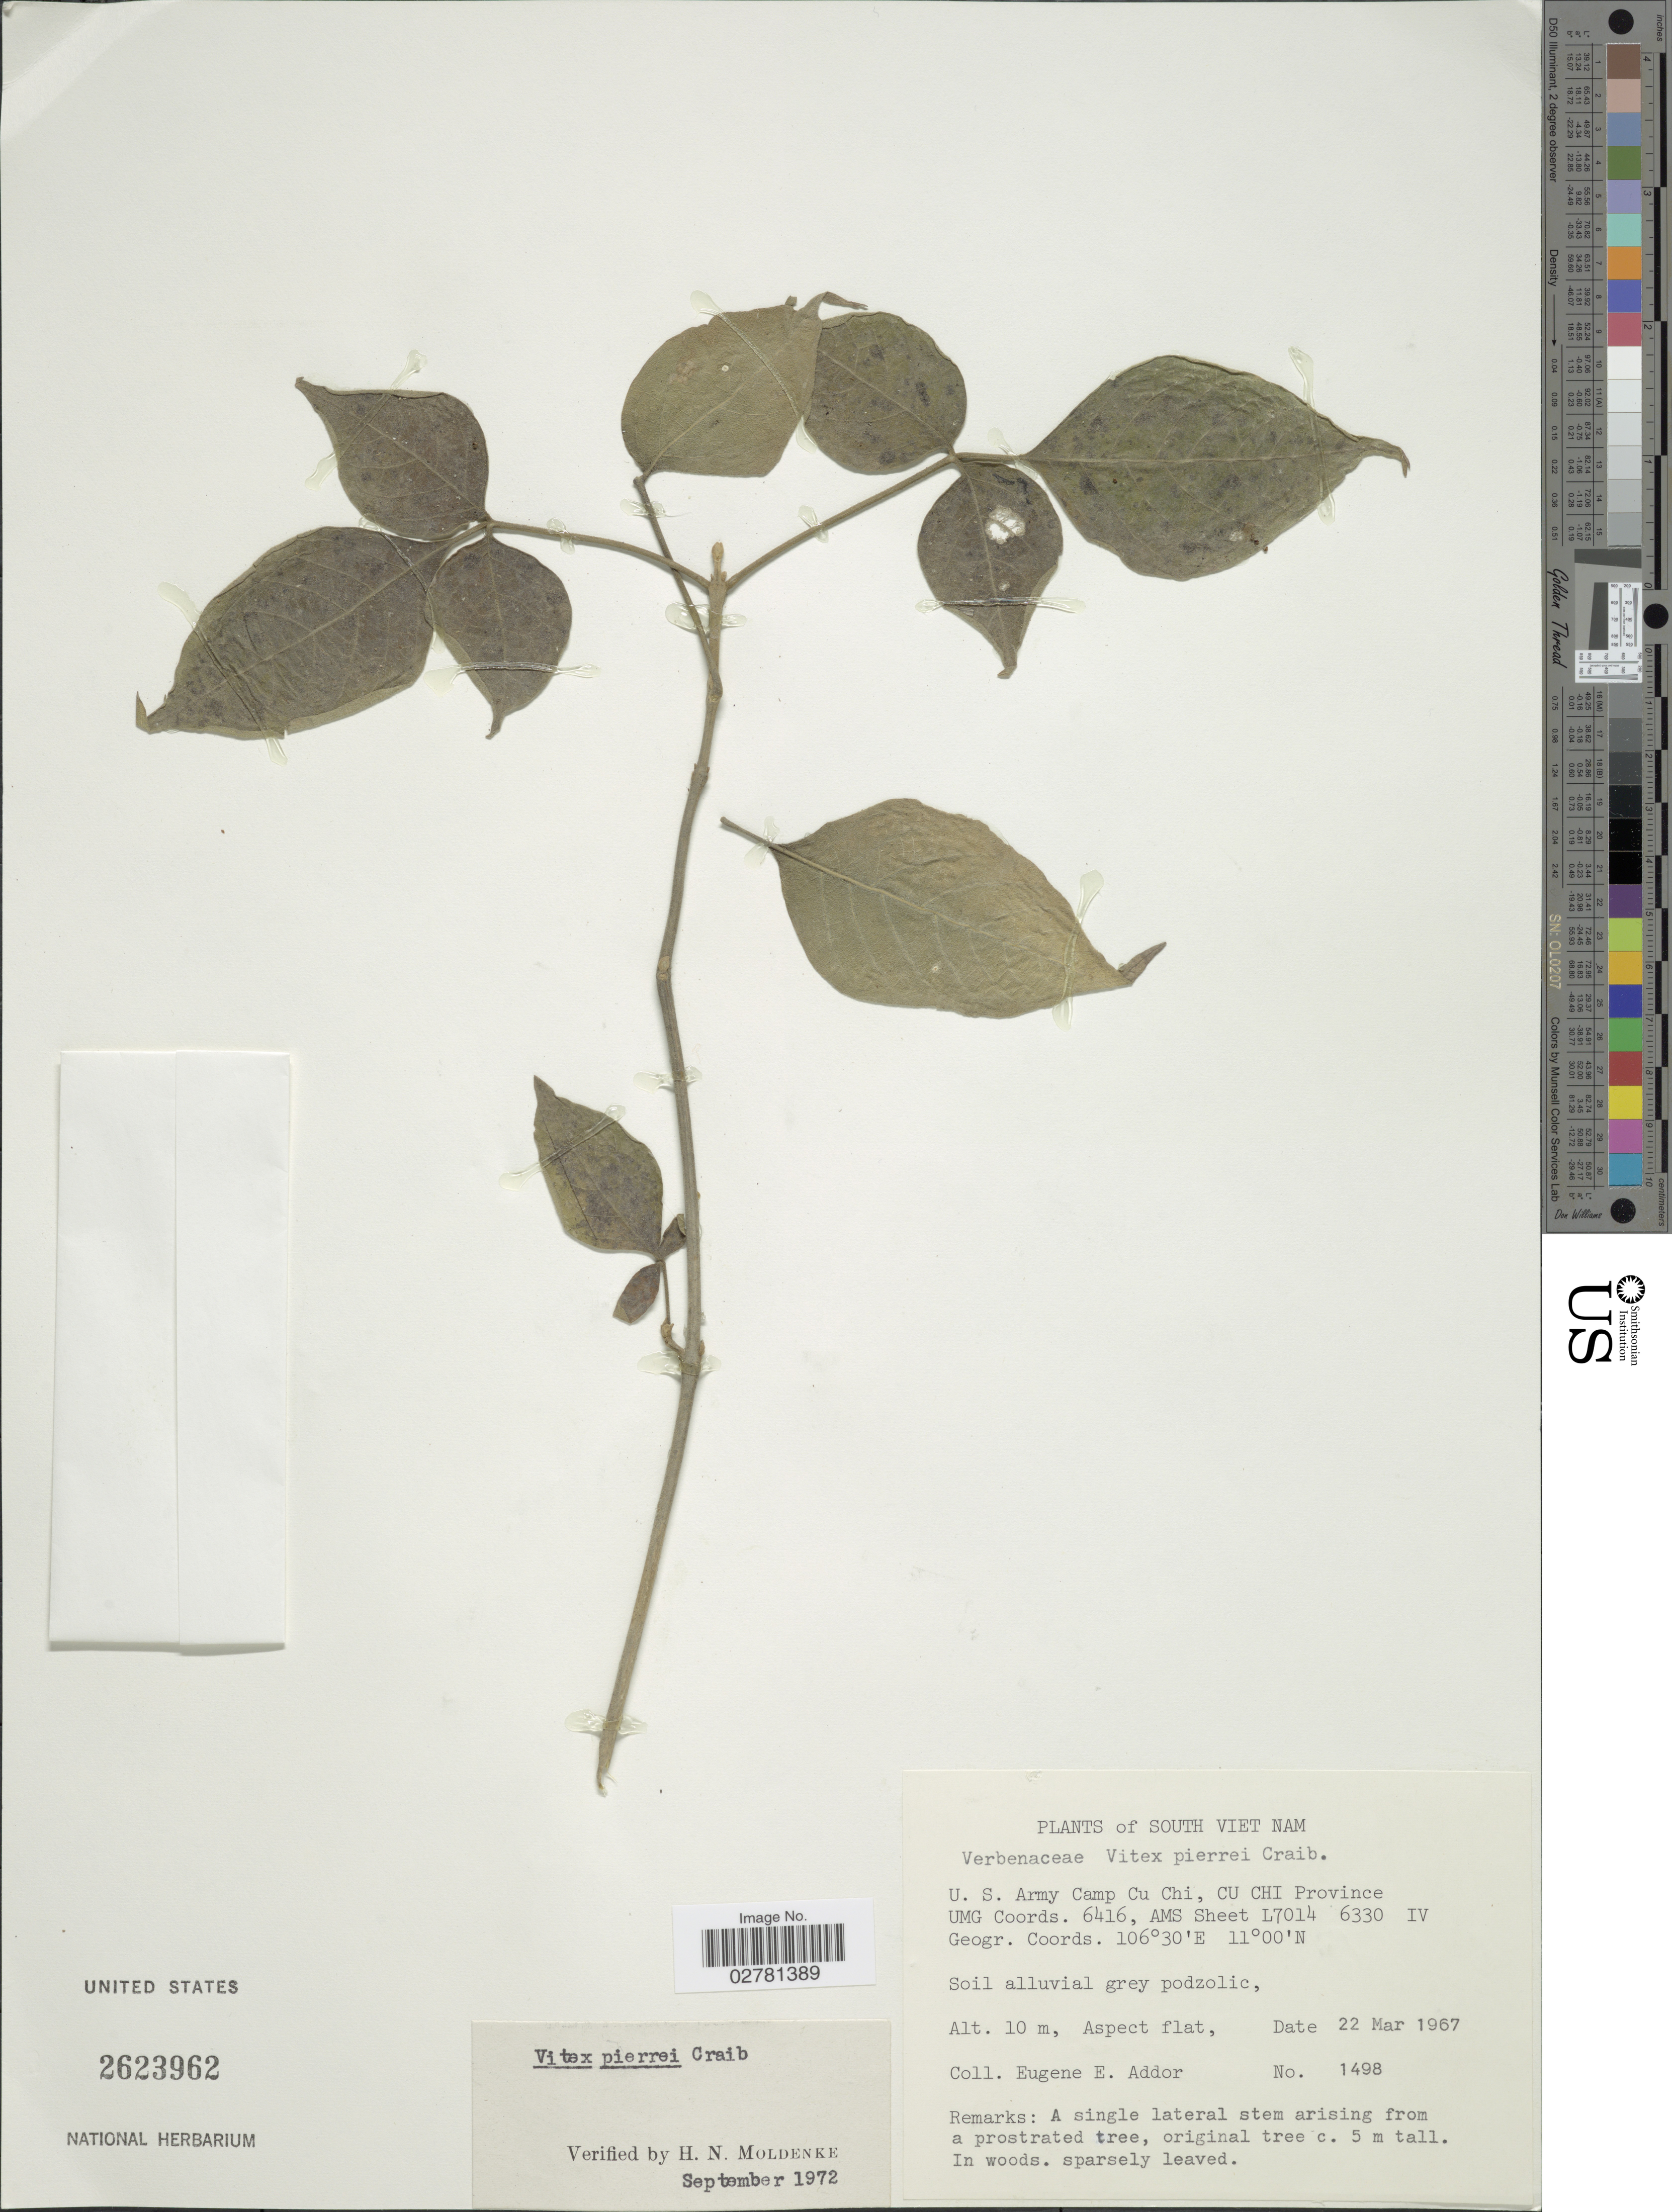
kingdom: Plantae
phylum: Tracheophyta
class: Magnoliopsida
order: Lamiales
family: Lamiaceae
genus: Vitex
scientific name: Vitex pierrei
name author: Craib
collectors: E. E. Addor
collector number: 1498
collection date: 1967-03-22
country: Vietnam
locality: South Viet Nam. U.S. Army Camp Cu Chi, Cu Chi Province. UMG Coords. 6416, AMS Sheet L7014 6330 IV.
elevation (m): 10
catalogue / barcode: US 2623962